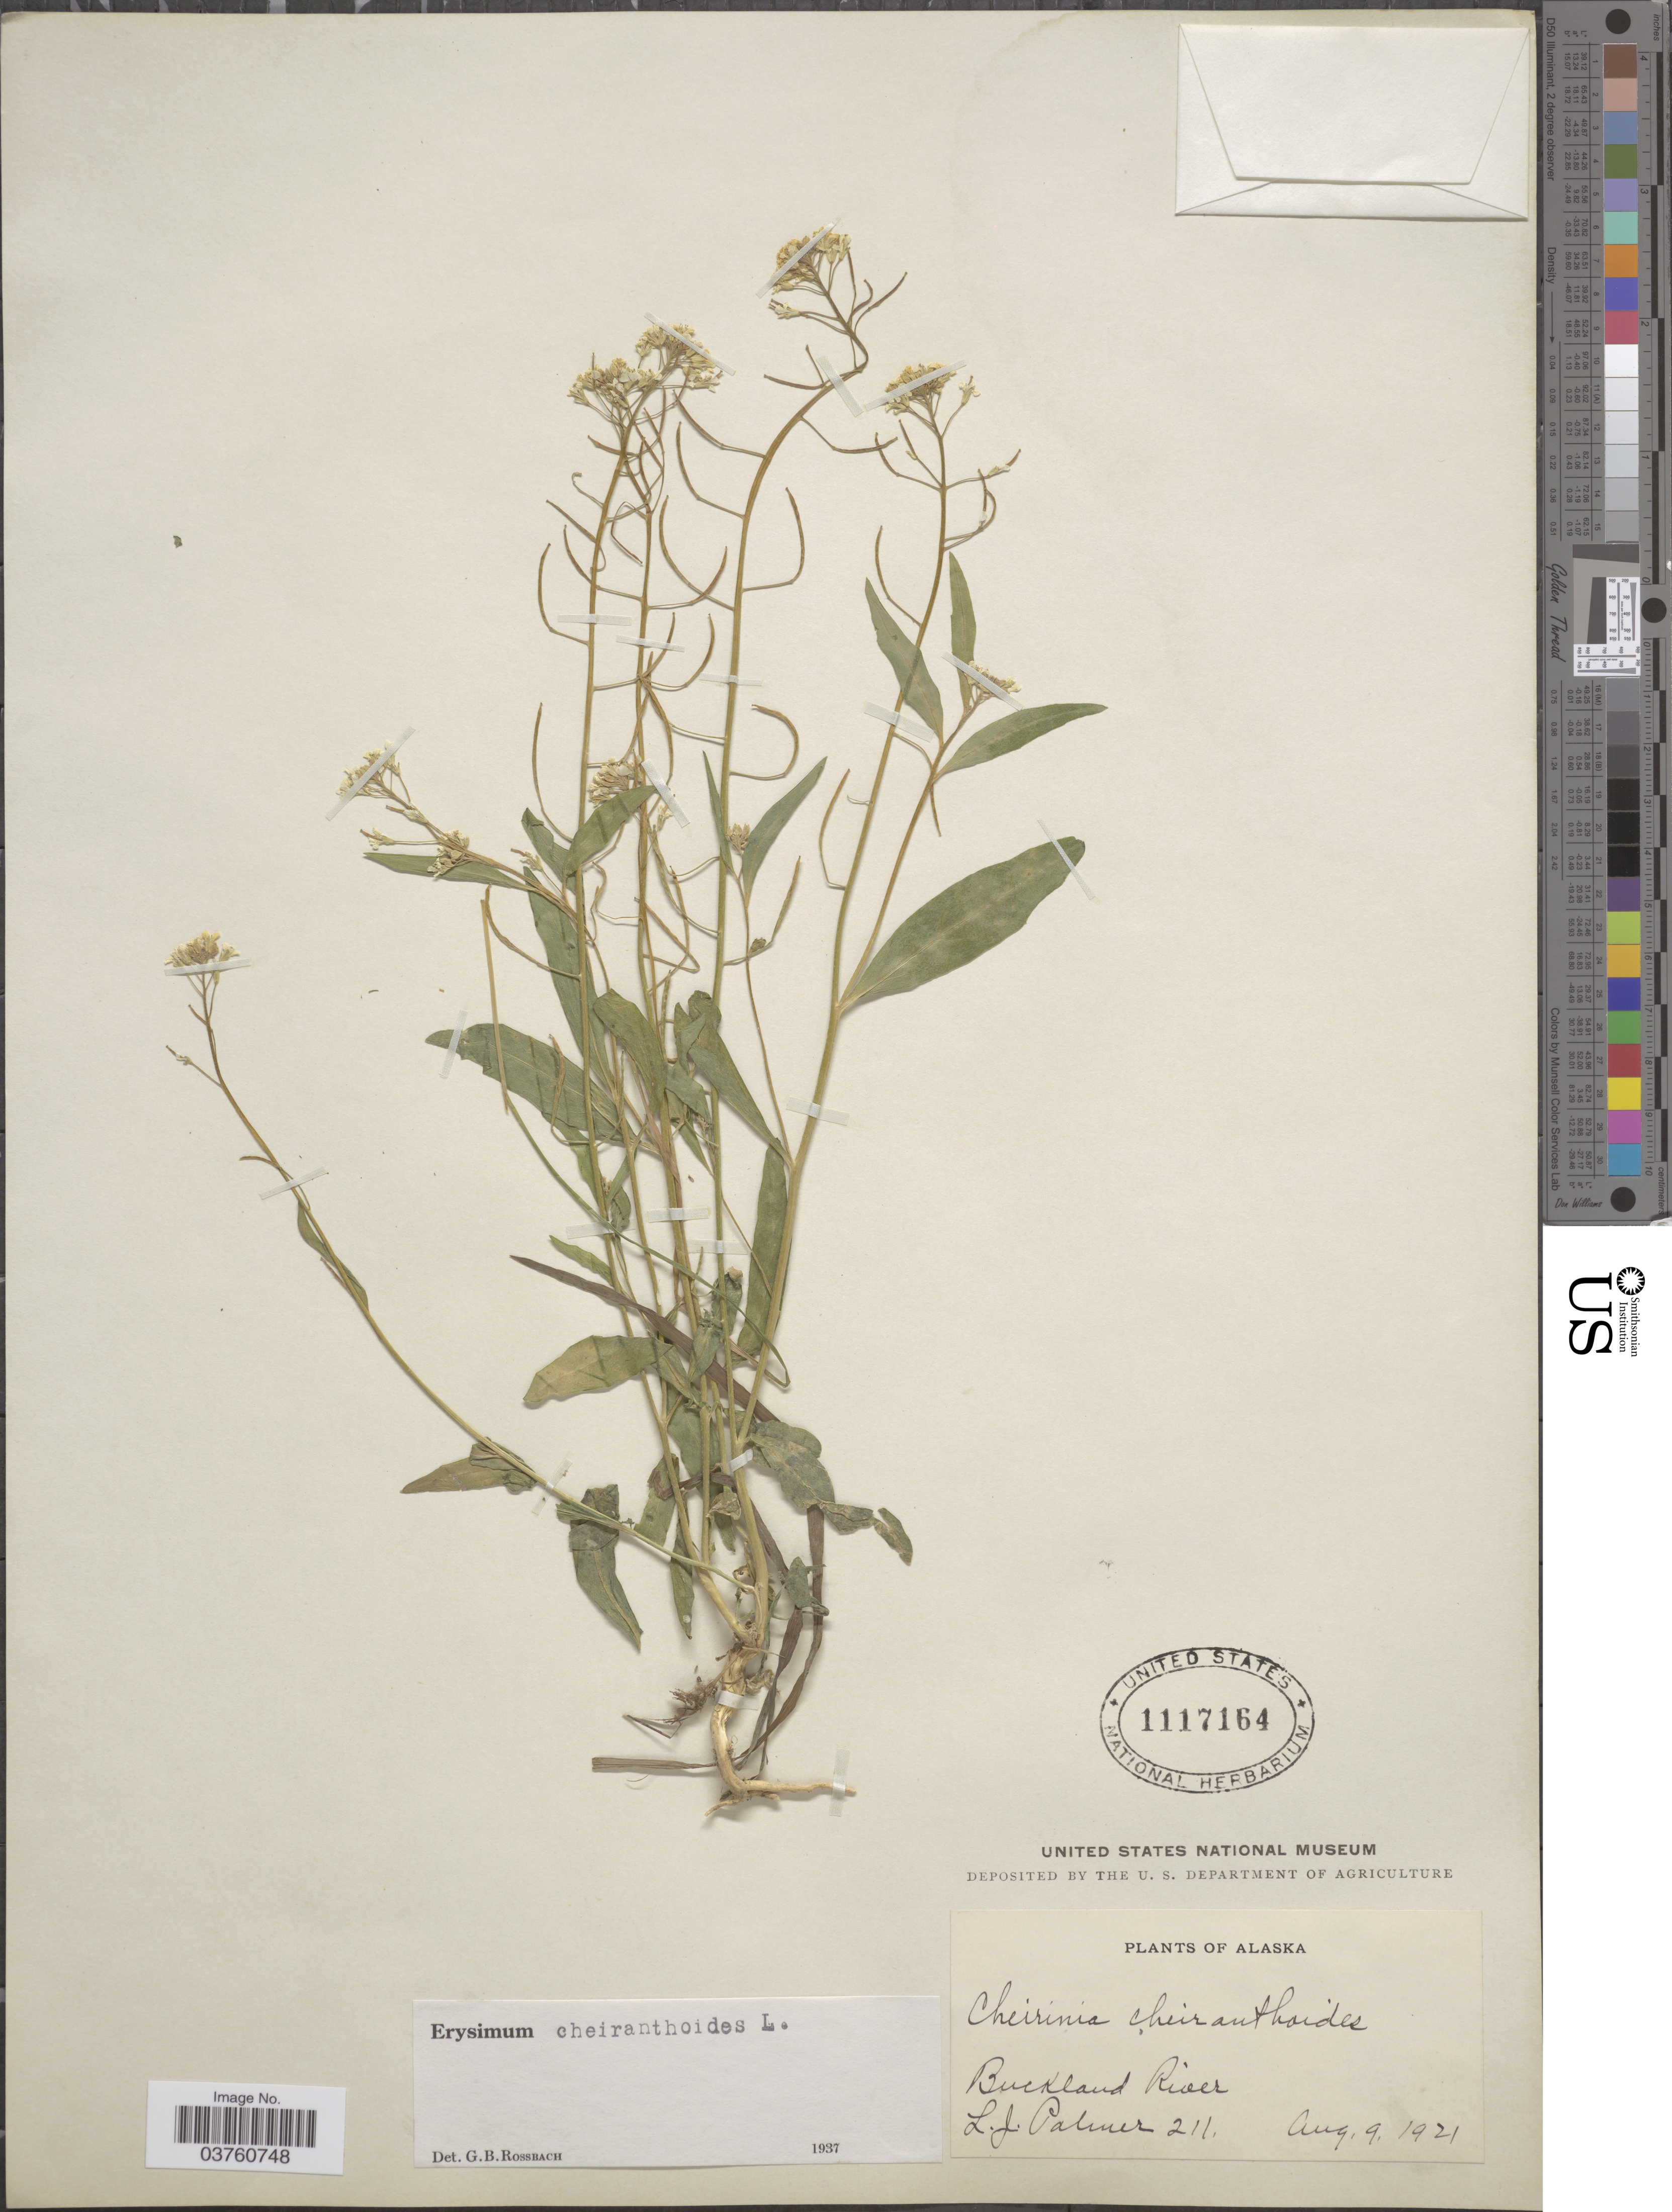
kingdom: Plantae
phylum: Tracheophyta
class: Magnoliopsida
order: Brassicales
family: Brassicaceae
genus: Erysimum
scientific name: Erysimum cheiranthoides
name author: L.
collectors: L. J. Palmer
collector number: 211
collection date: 1921-08-09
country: United States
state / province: Alaska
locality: Buckland River.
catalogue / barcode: US 1117164